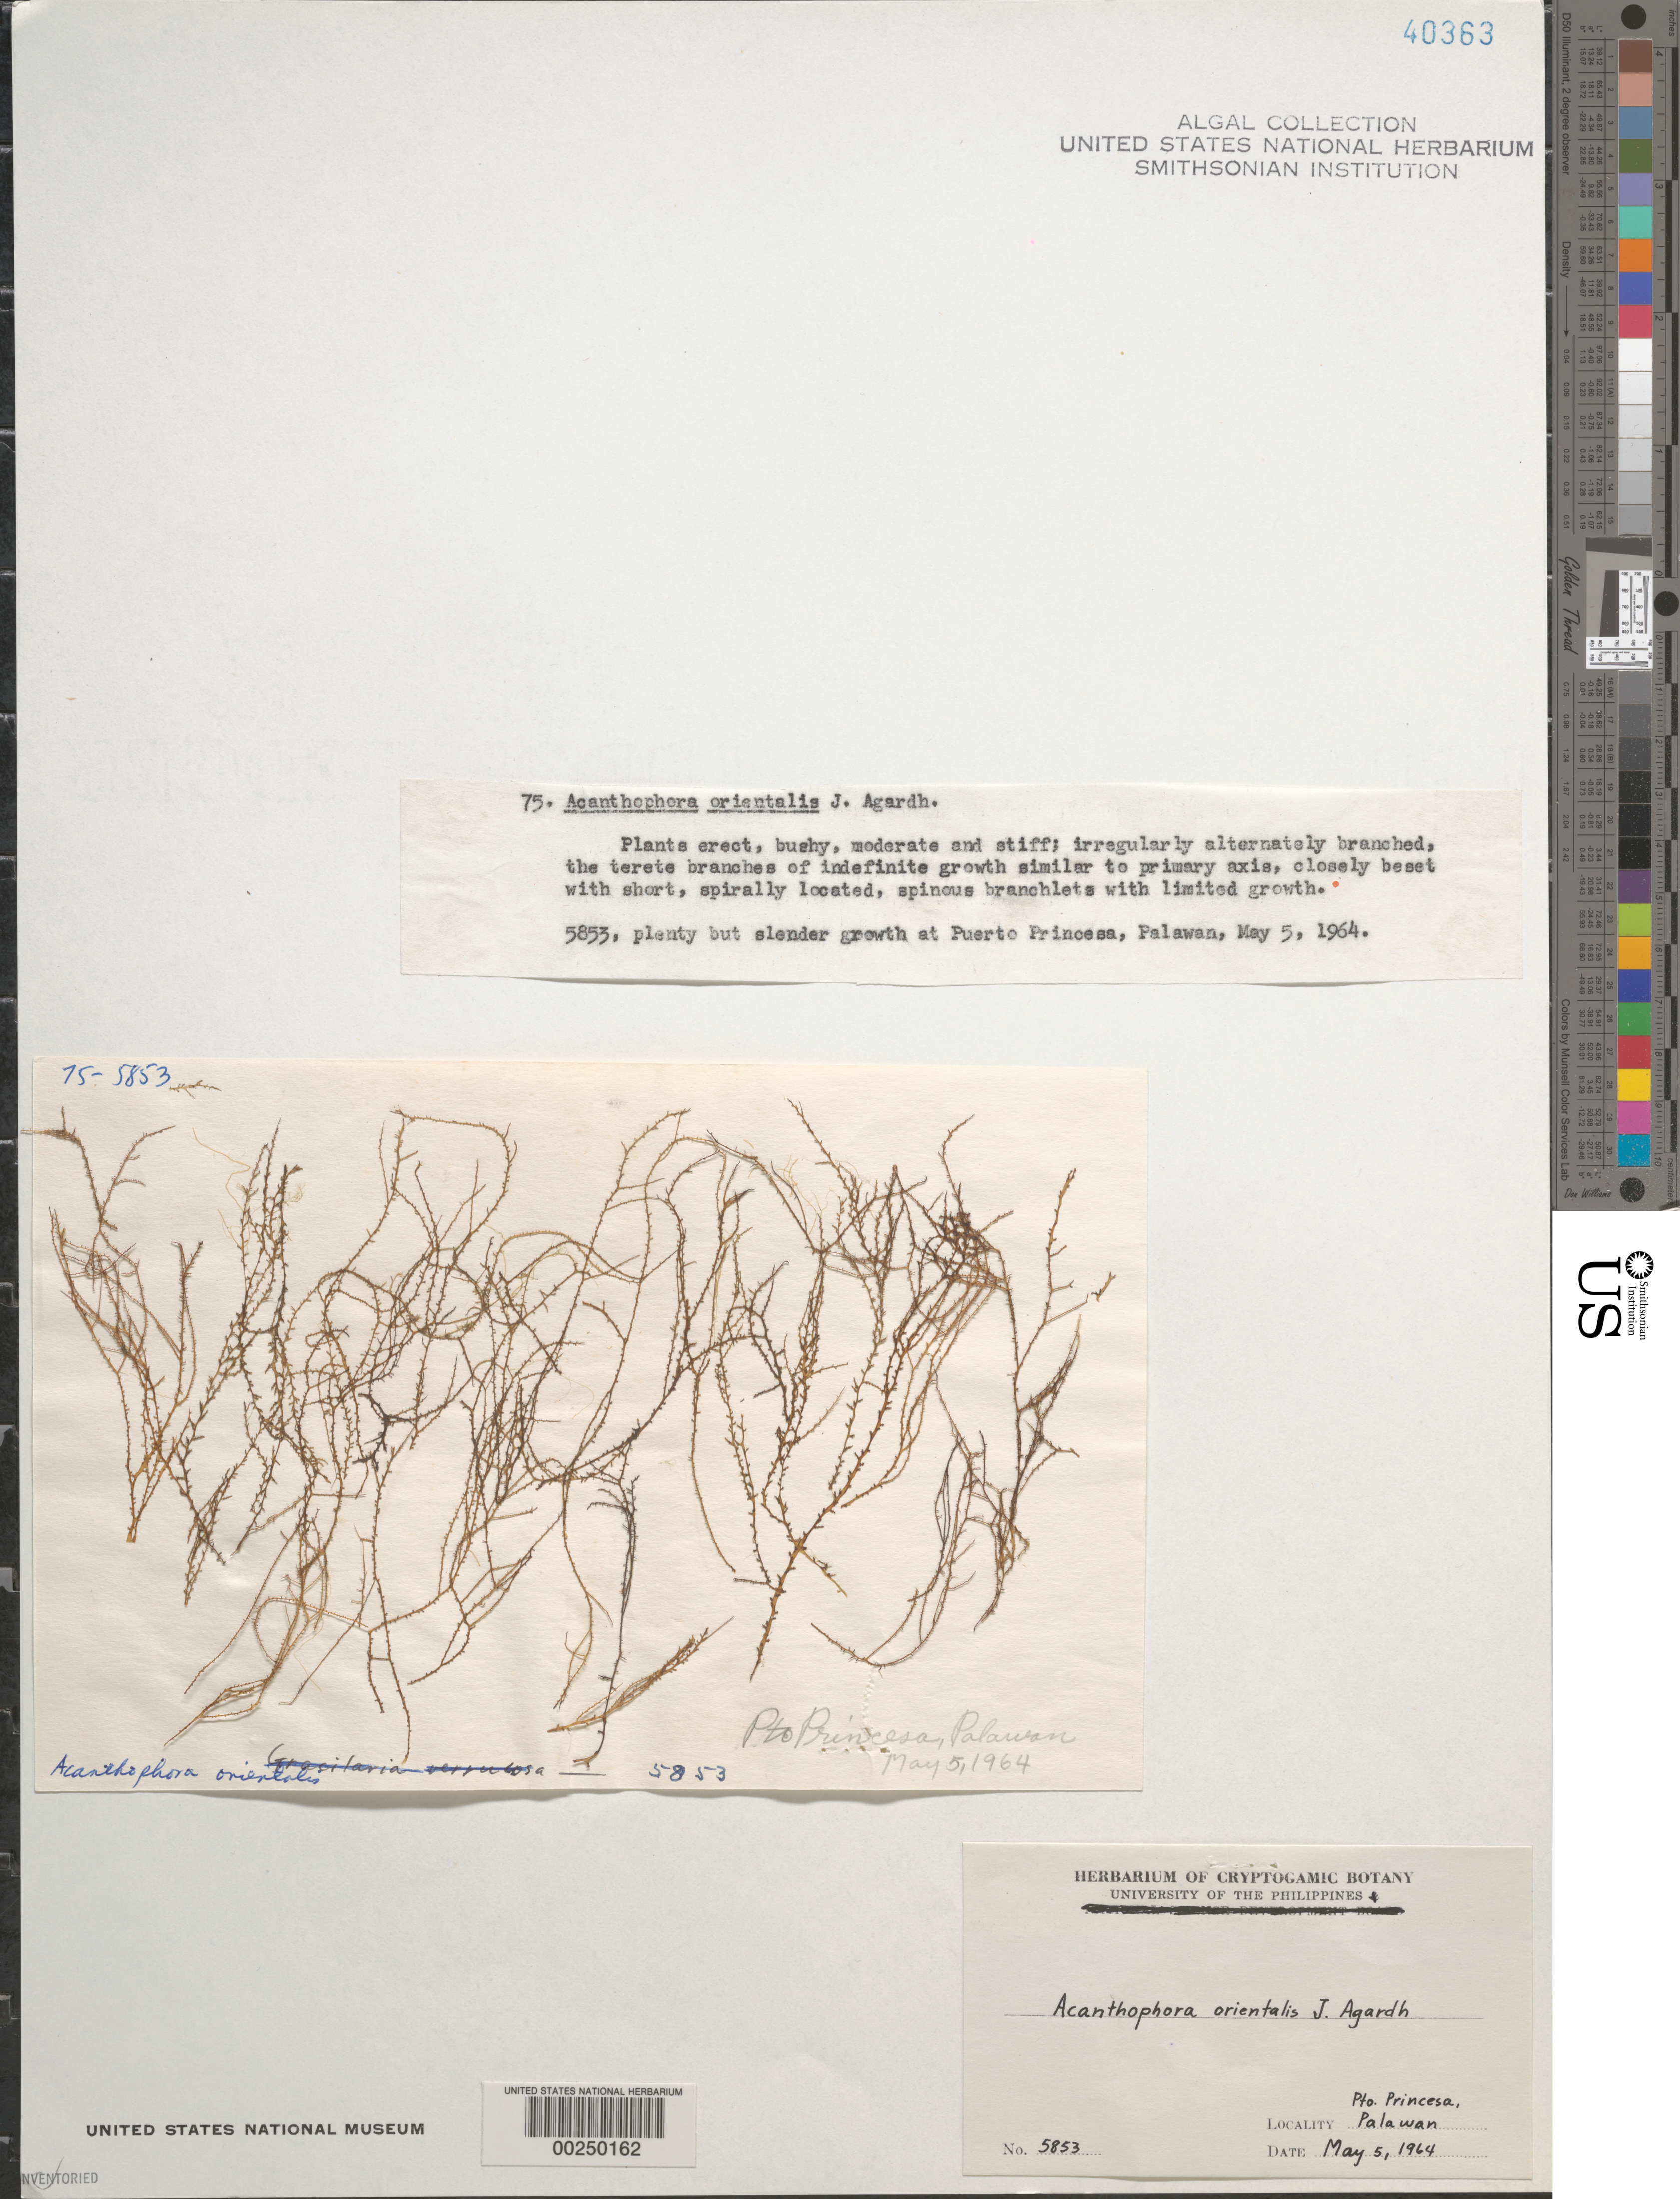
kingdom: Plantae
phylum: Rhodophyta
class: Florideophyceae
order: Ceramiales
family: Rhodomelaceae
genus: Acanthophora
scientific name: Acanthophora spicifera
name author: (Vahl) Børgesen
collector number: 5853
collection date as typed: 05 May 1964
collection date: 1964-05-05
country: Philippines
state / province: Mimaropa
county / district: Palawan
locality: Puerto princesa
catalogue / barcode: US 40363